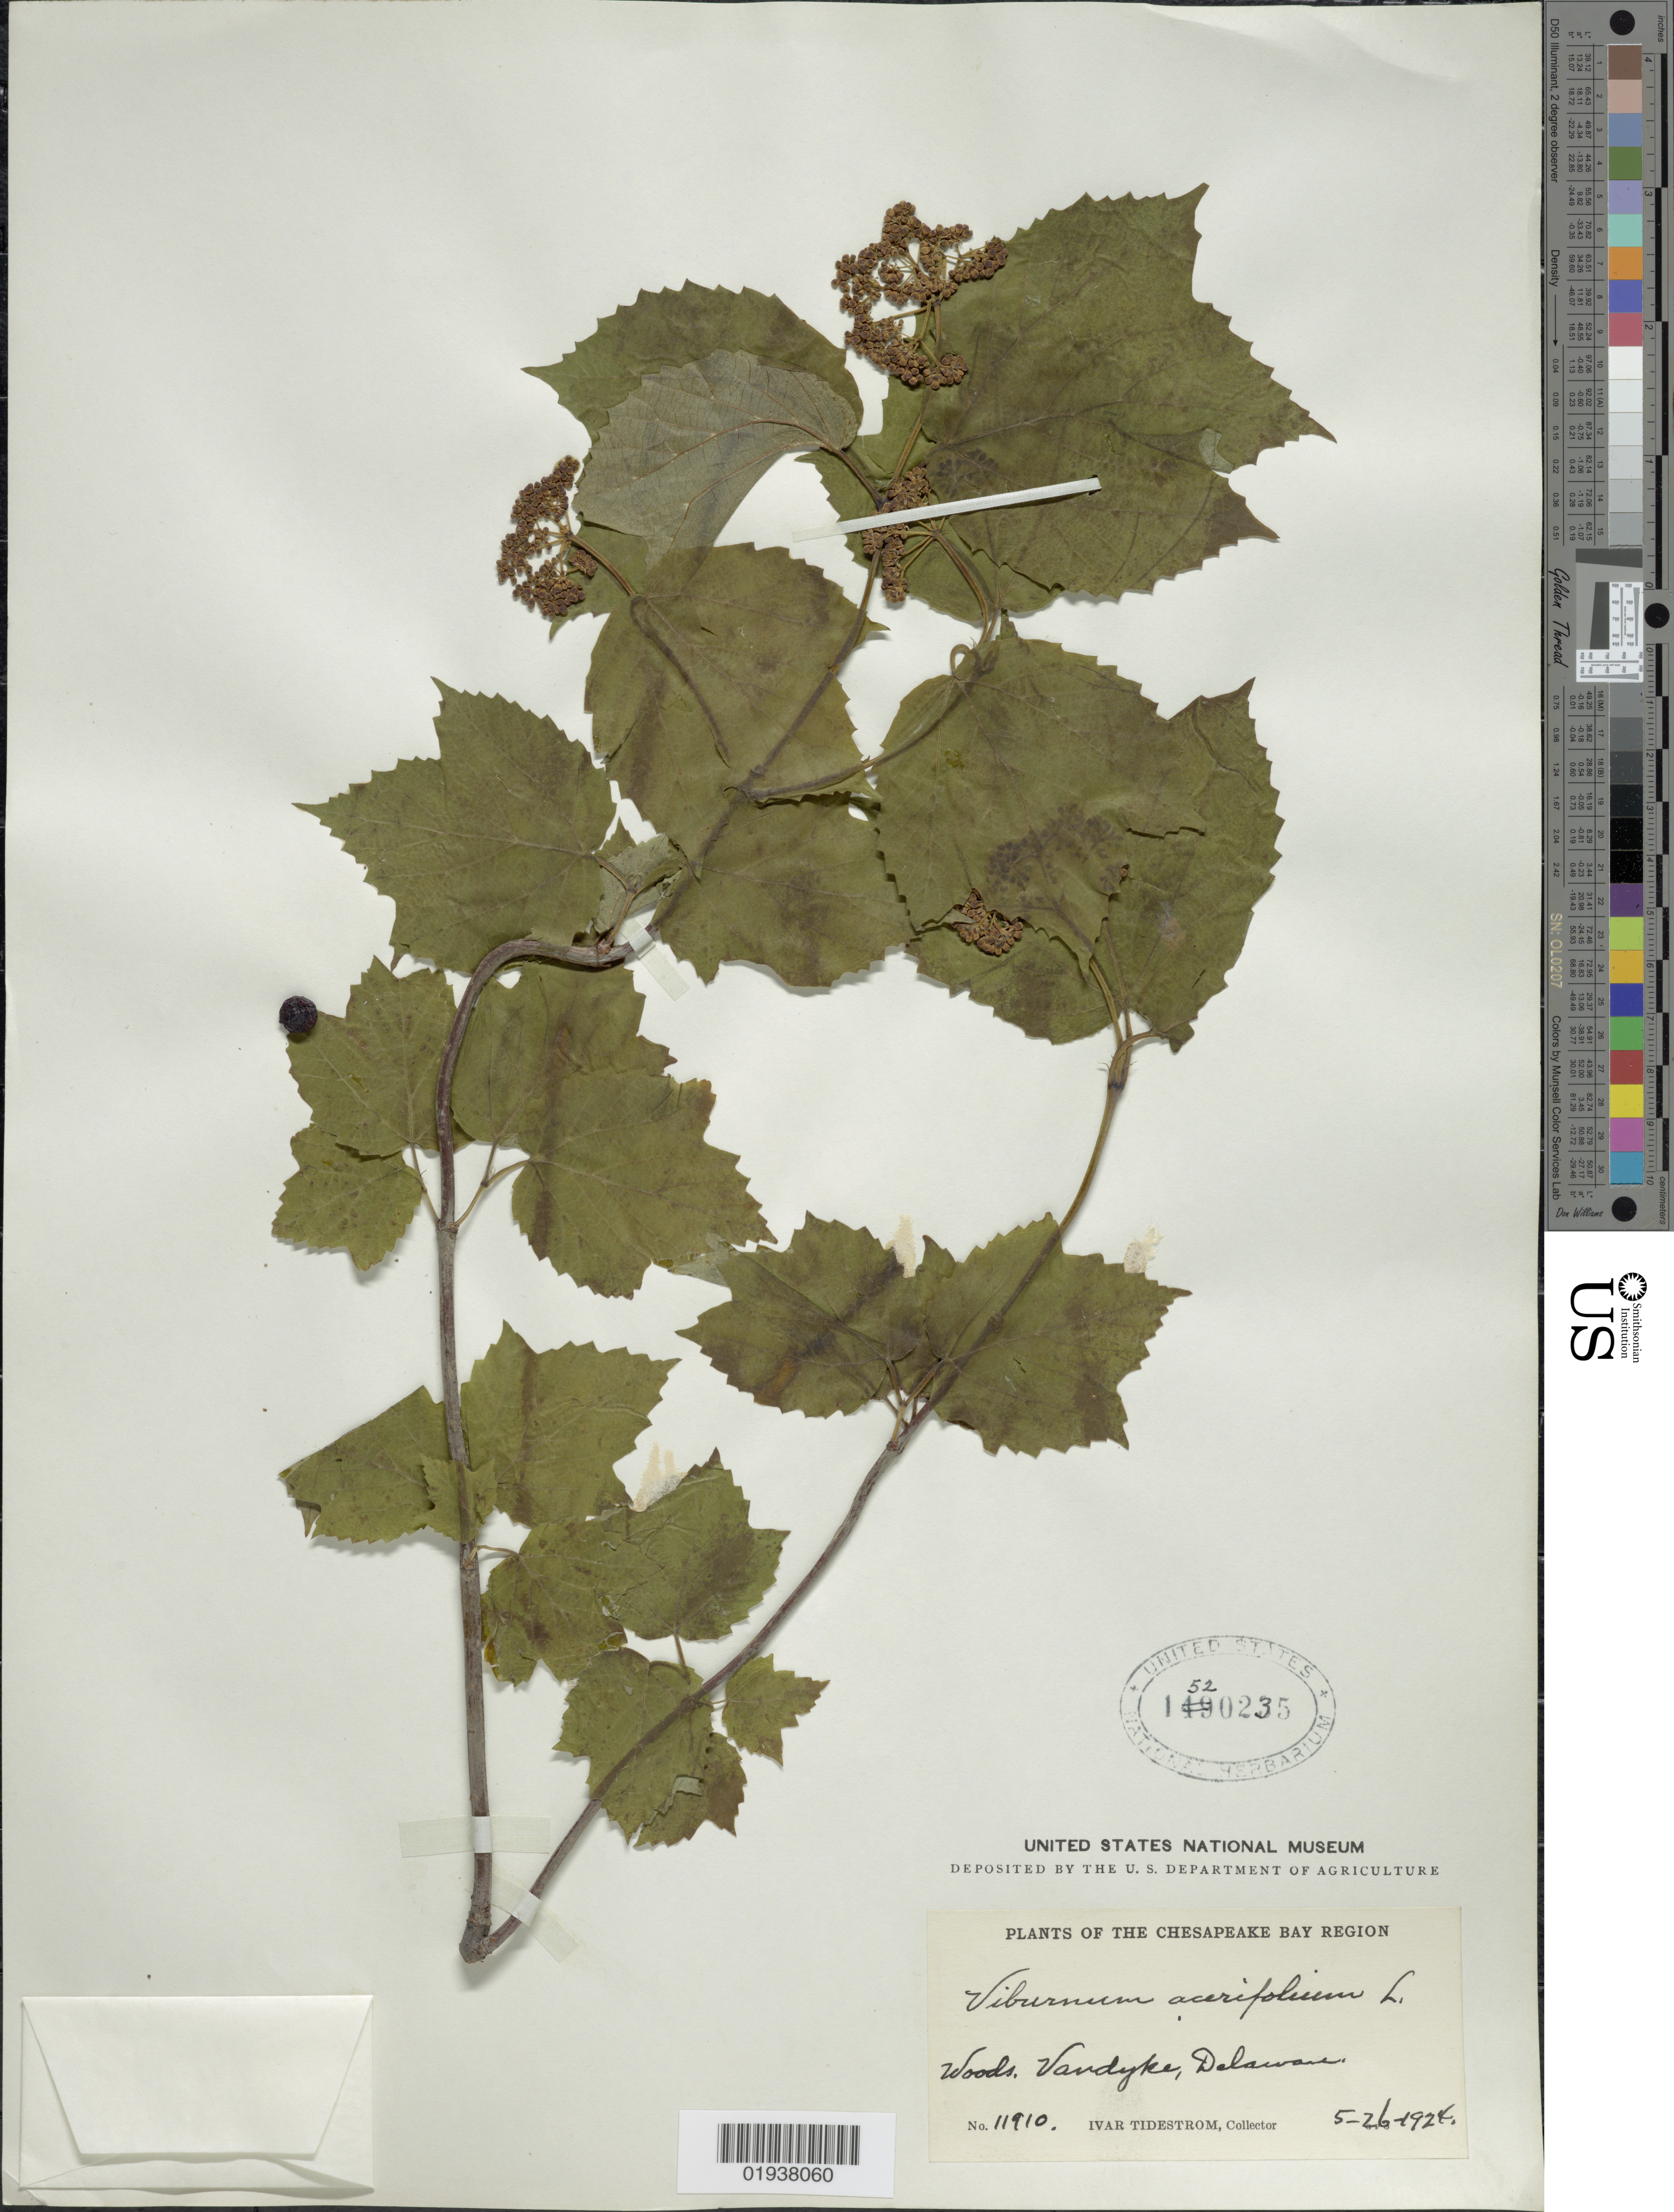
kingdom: Plantae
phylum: Tracheophyta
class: Magnoliopsida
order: Dipsacales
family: Viburnaceae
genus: Viburnum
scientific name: Viburnum acerifolium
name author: L.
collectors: I. F. Tidestrom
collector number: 11910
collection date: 1924-05-26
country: United States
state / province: Delaware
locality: The Chesapeake Bay Region. Vandyke.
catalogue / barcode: US 1520235